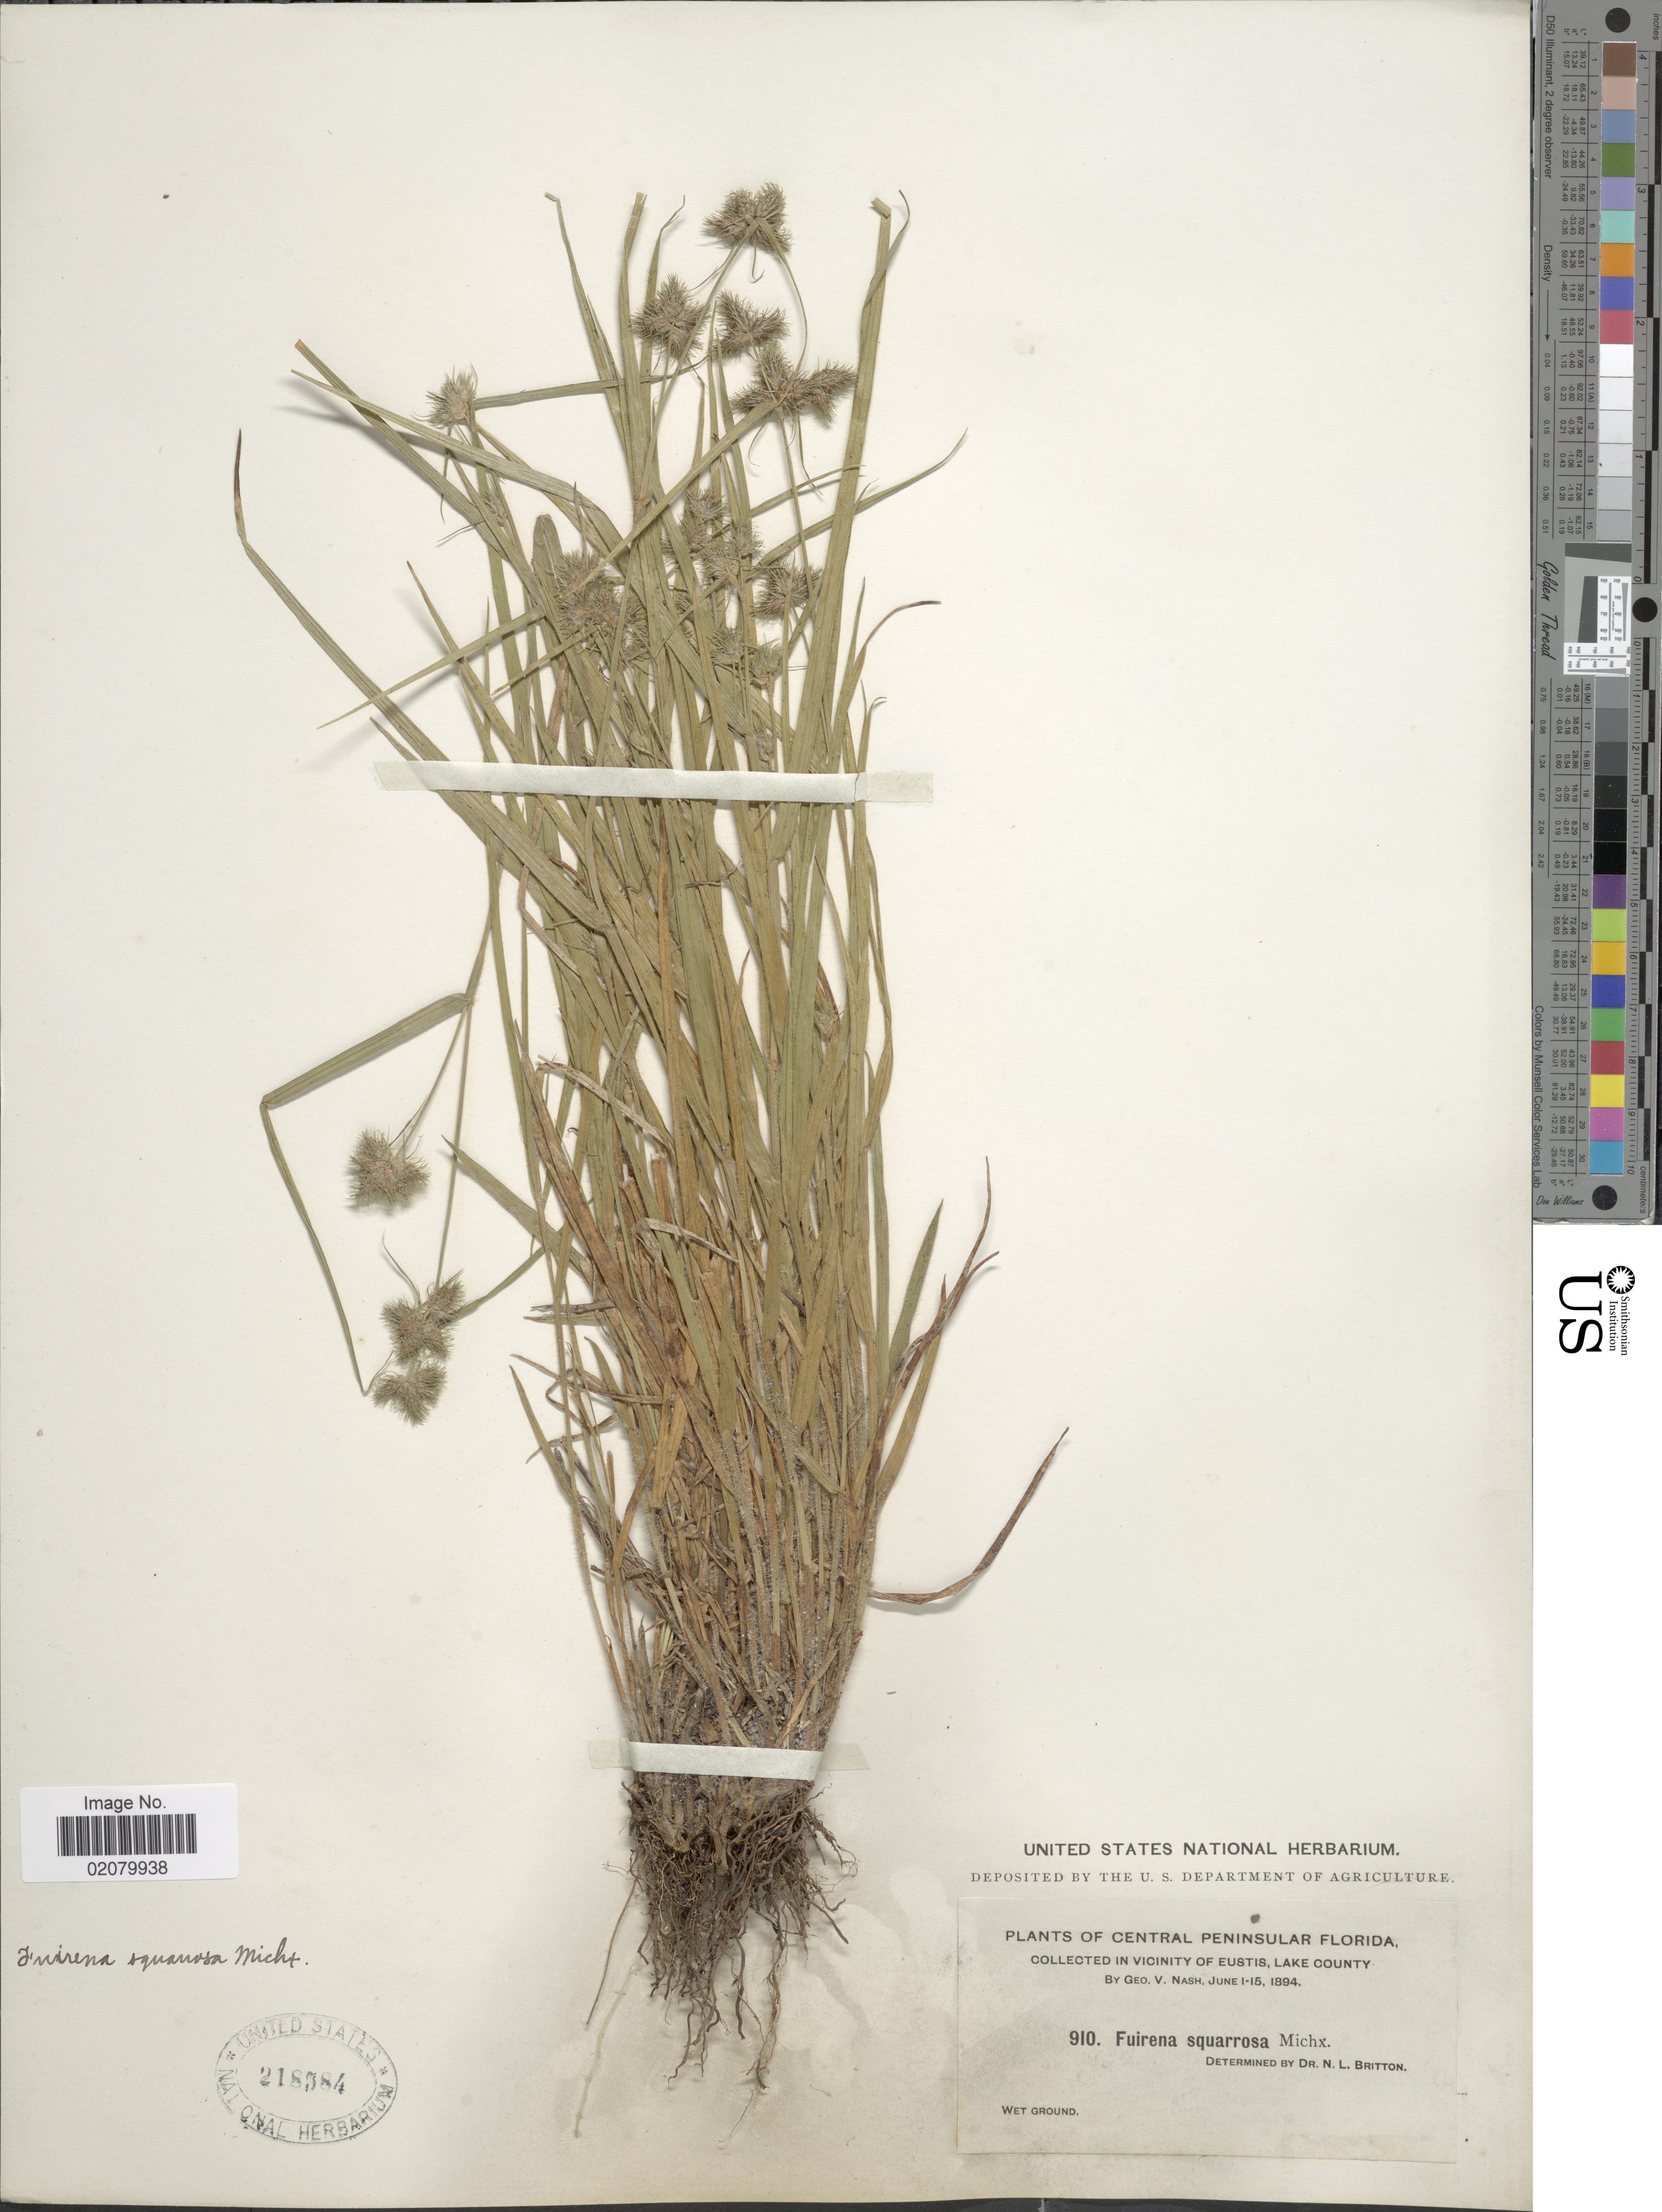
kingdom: Plantae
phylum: Tracheophyta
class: Liliopsida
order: Poales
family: Cyperaceae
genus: Fuirena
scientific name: Fuirena squarrosa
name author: Michx.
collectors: G. V. Nash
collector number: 910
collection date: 1894-06-01/1894-06-15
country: United States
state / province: Florida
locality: Central Peninsular Florida, vicinity of Eustis, Lake County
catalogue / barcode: US 218384